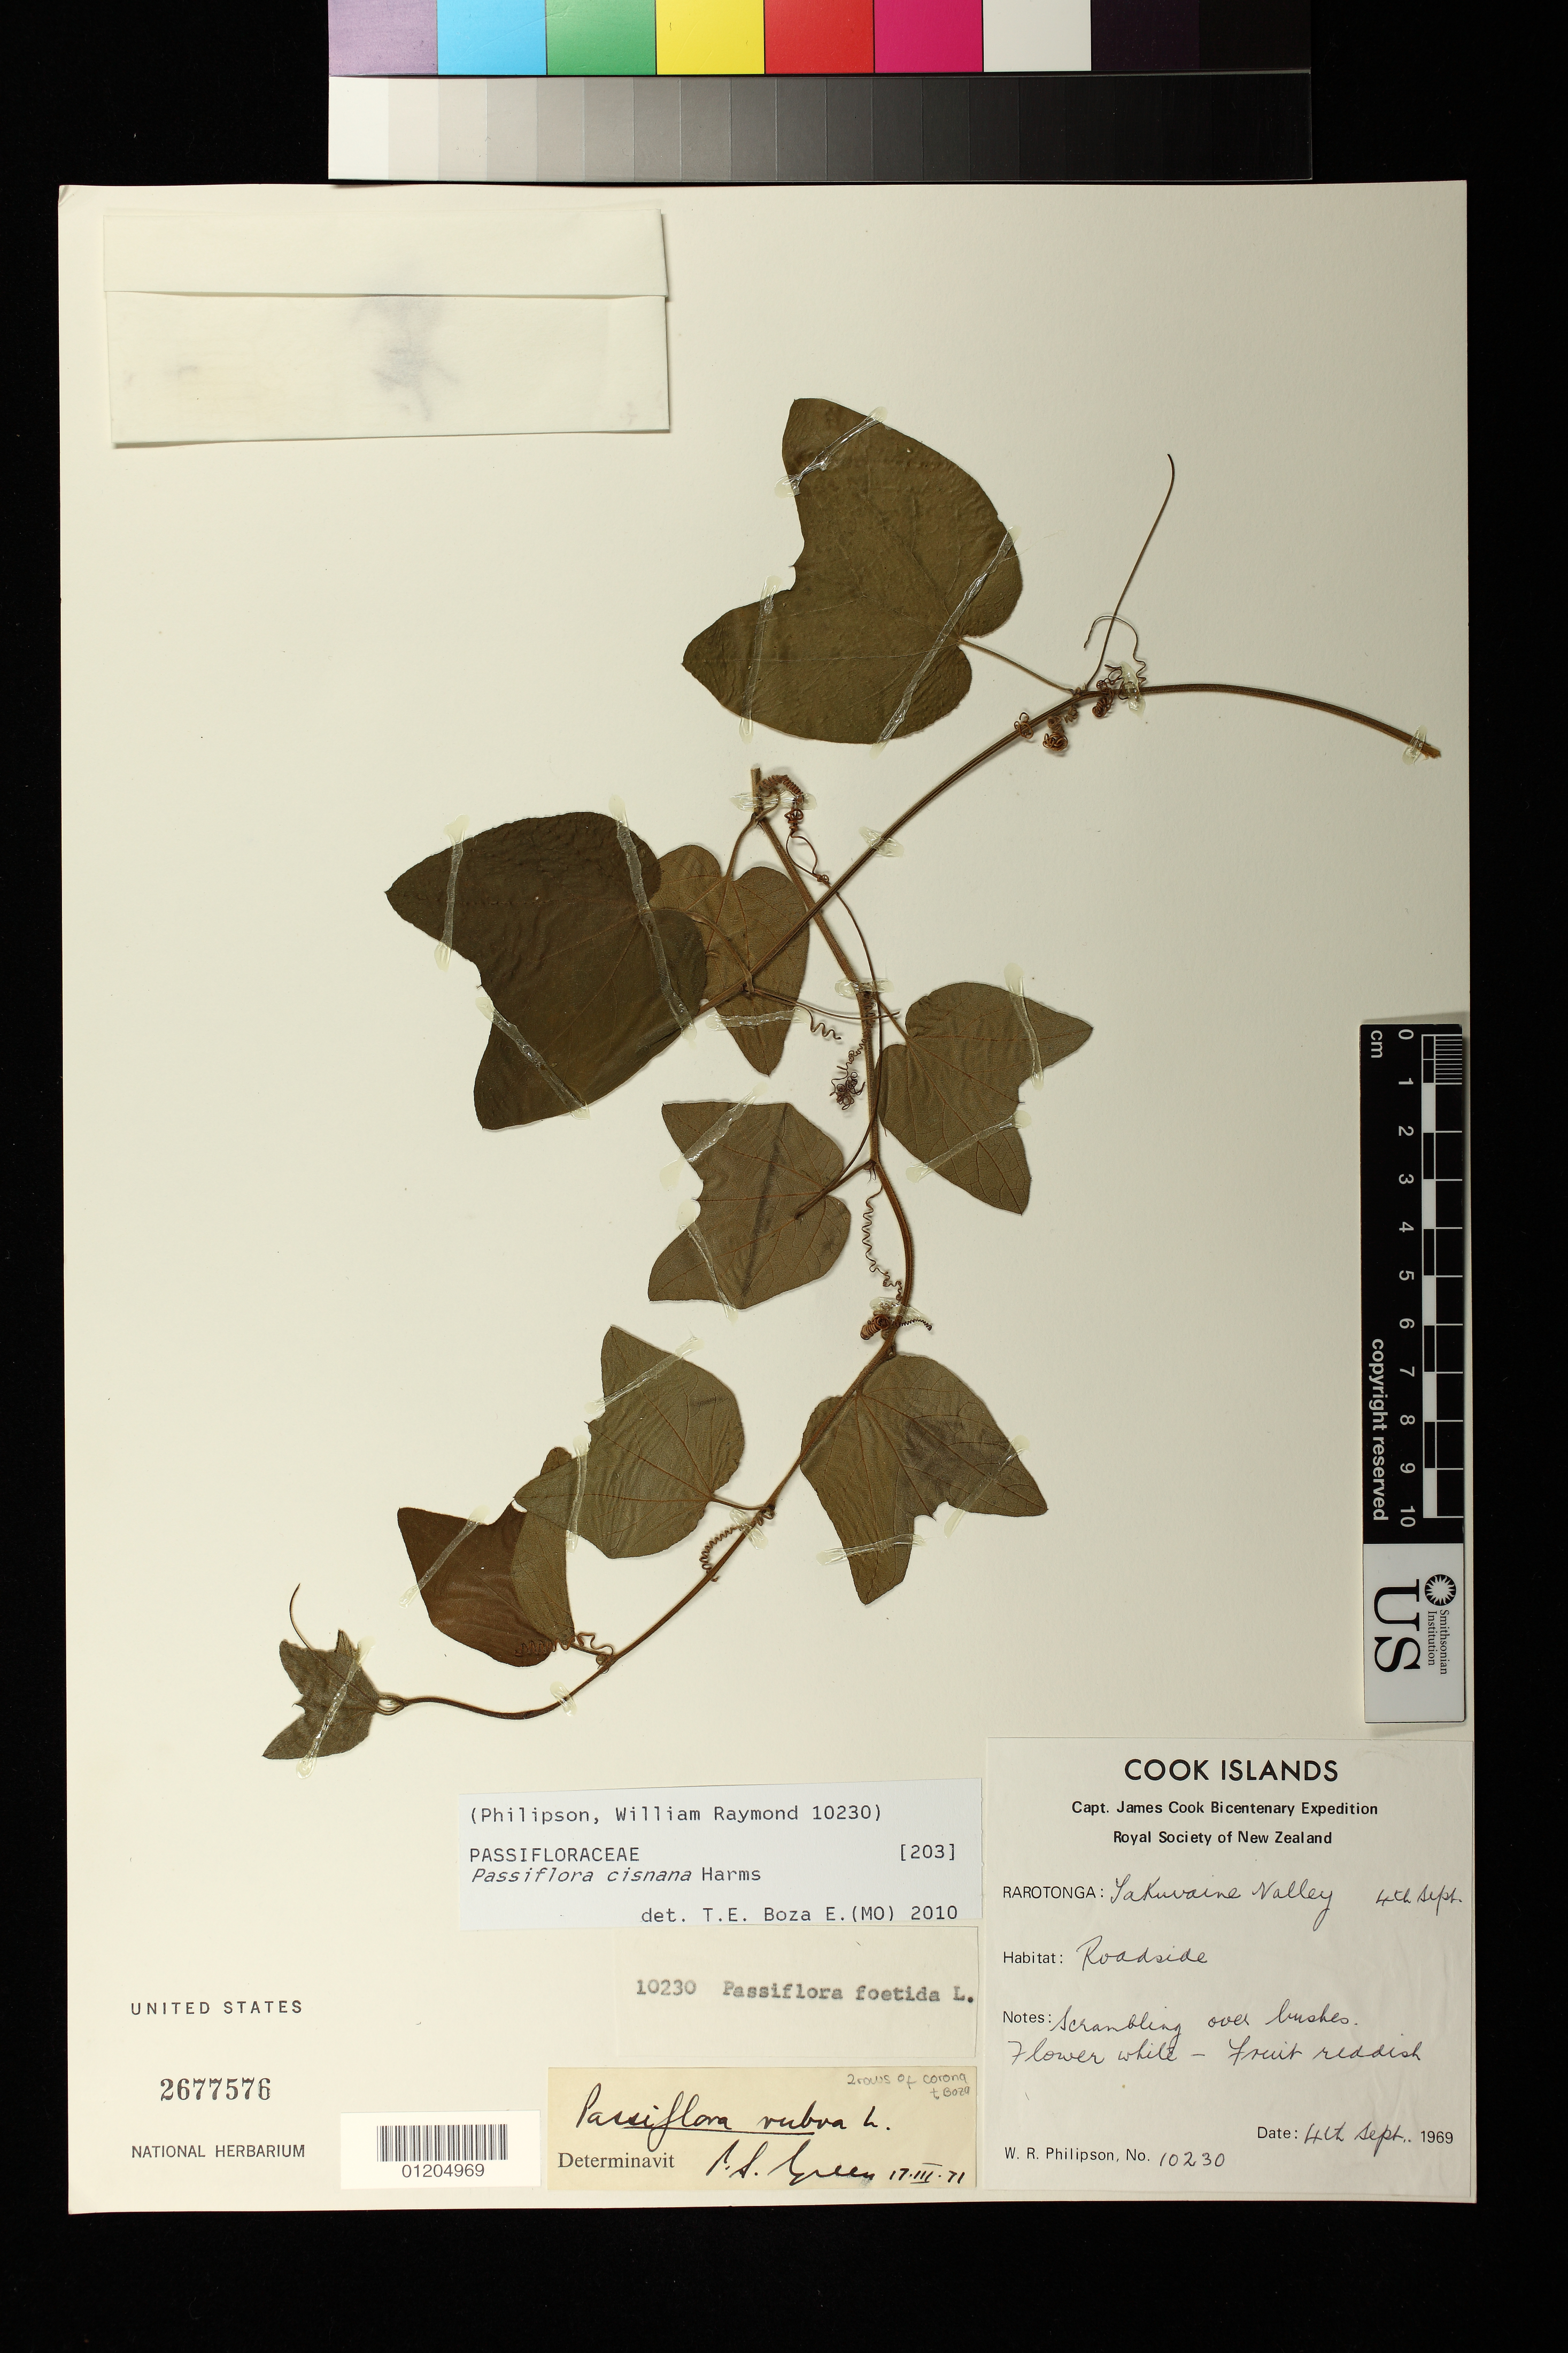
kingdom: Plantae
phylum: Tracheophyta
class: Magnoliopsida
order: Malpighiales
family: Passifloraceae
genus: Passiflora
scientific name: Passiflora rubra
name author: L.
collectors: W. R. Philipson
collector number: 10230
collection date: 1969-09-04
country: Cook Islands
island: Rarotonga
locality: Takuvaine Valley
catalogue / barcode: US 2677576